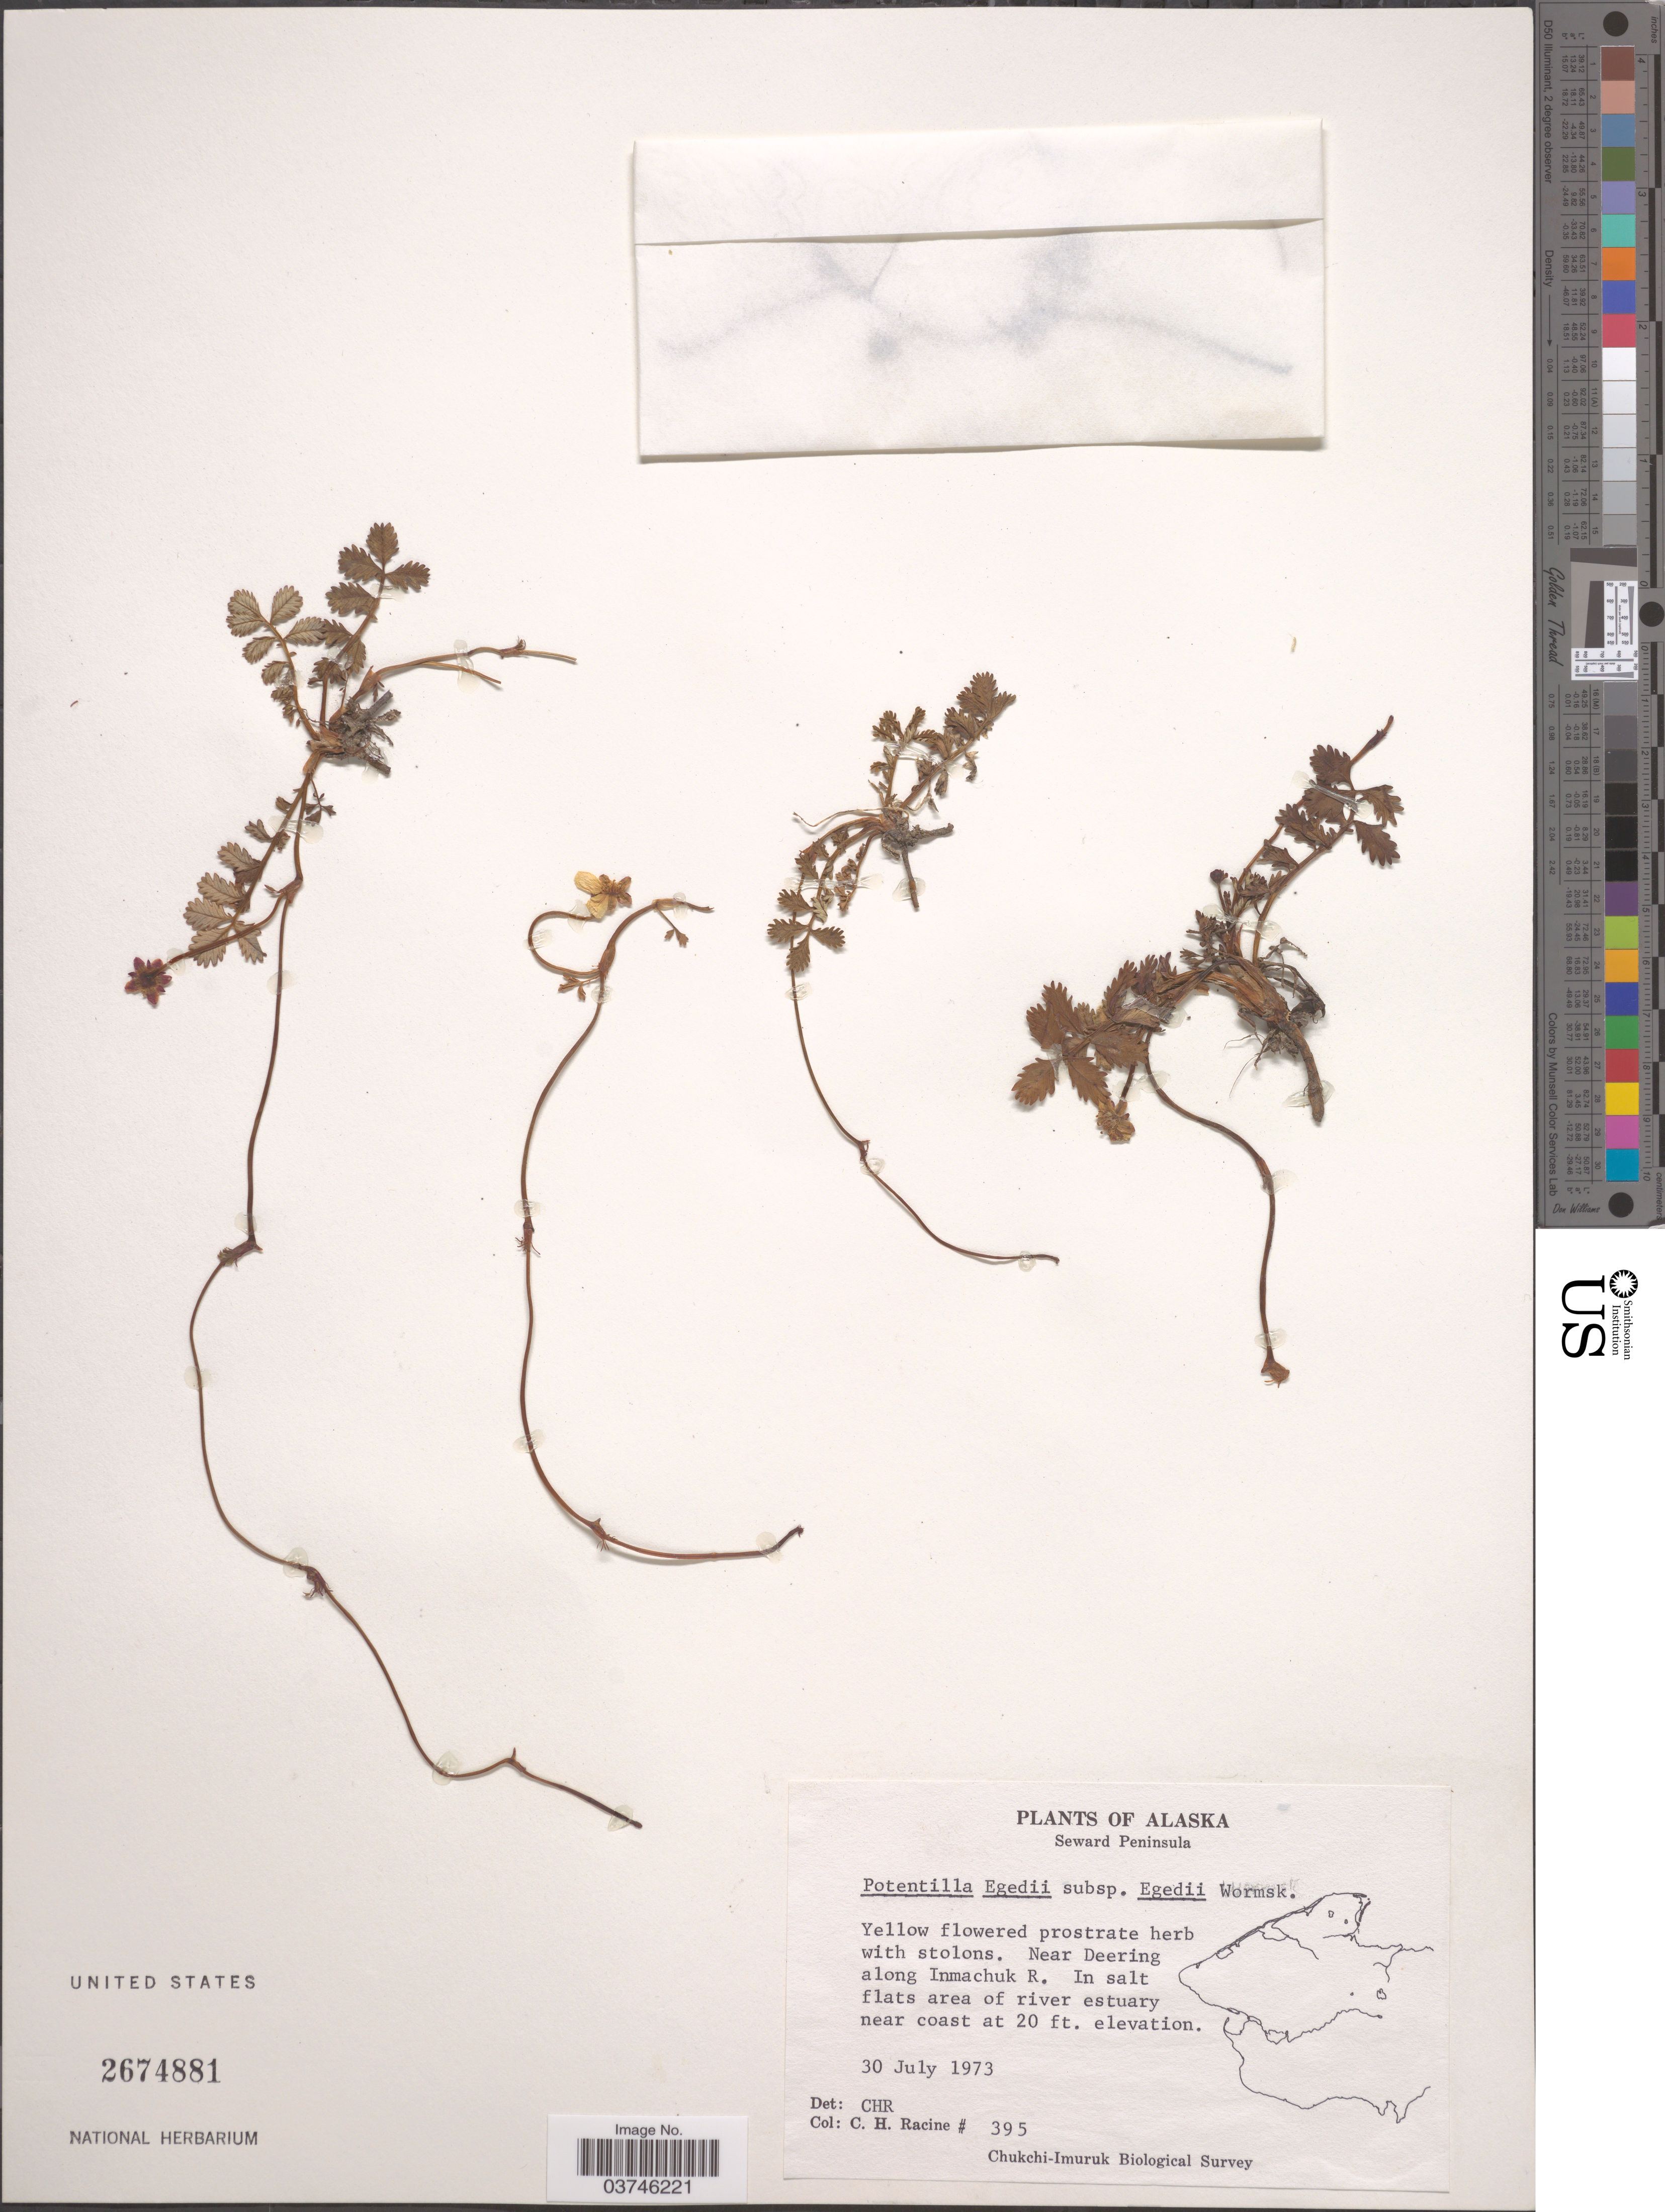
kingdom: Plantae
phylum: Tracheophyta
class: Magnoliopsida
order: Rosales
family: Rosaceae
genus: Argentina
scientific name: Argentina egedii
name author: (Wormsk. ex Oeder) Rydb.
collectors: C. Racine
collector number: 395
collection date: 1973-07-30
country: United States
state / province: Alaska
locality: Seward Peninsula. Near Deering along Inmachuk R. In salt flats area of river estuary near coast.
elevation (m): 6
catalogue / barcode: US 2674881